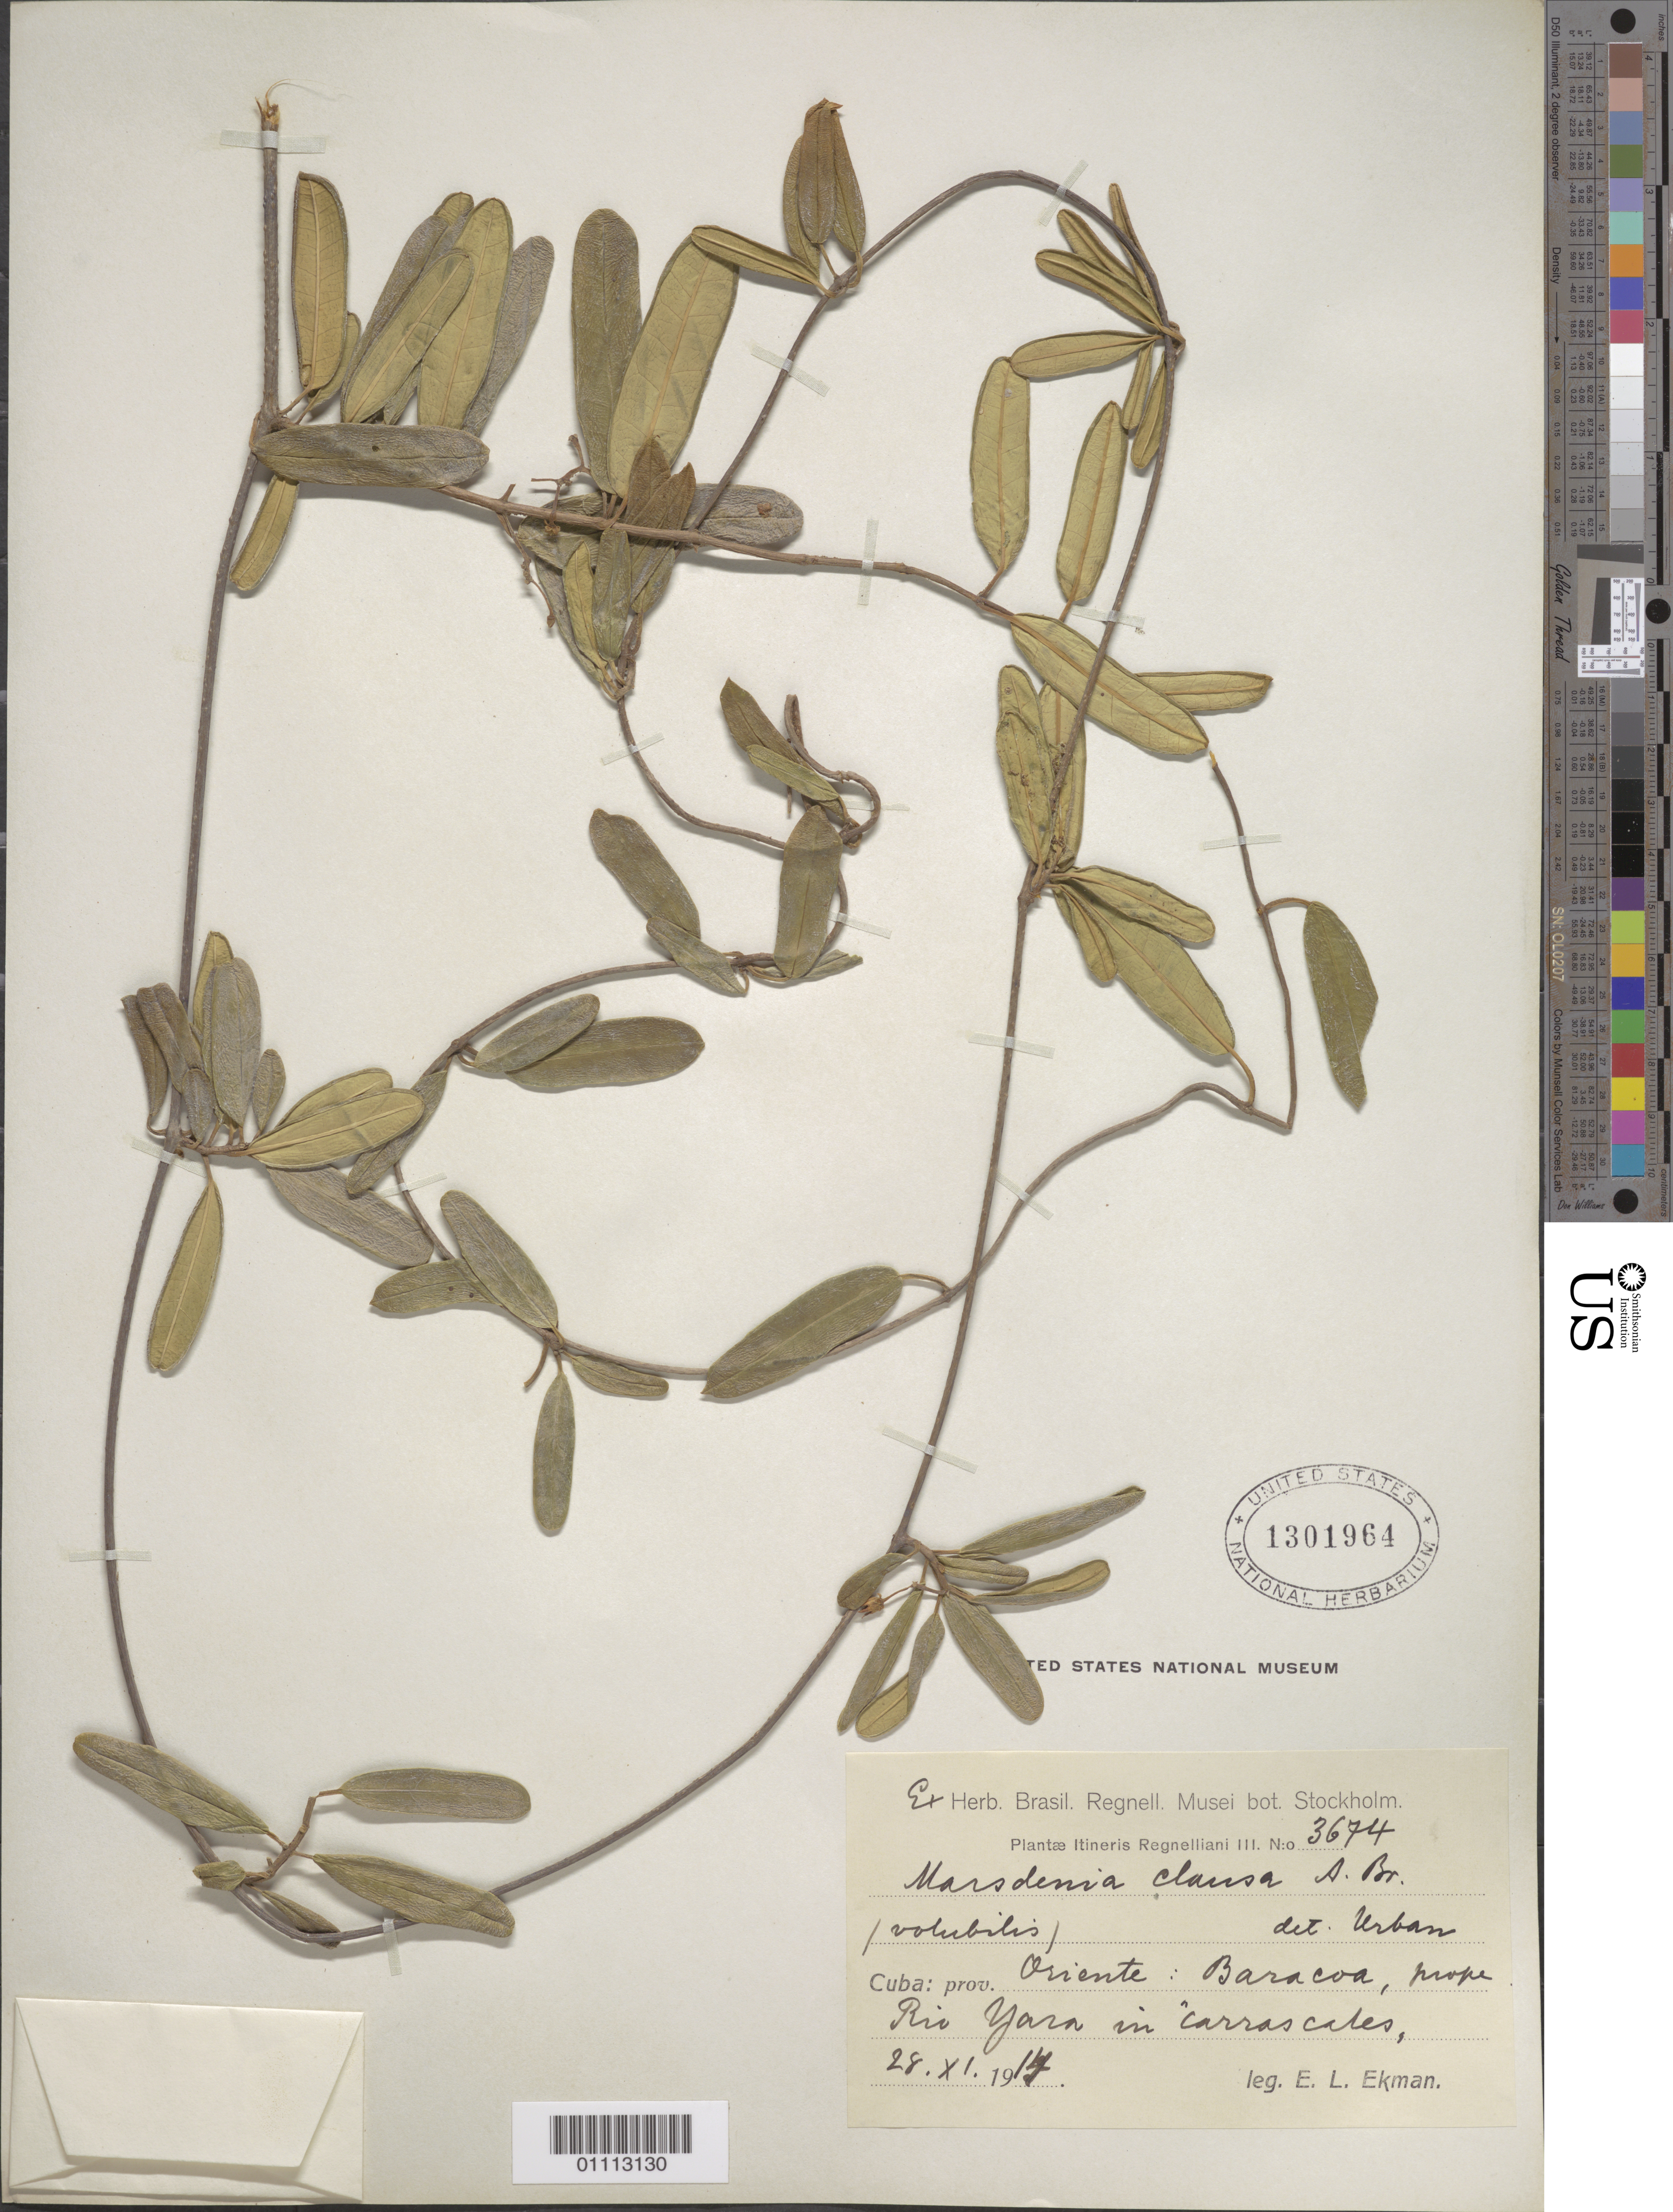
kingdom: Plantae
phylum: Tracheophyta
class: Magnoliopsida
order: Gentianales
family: Apocynaceae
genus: Marsdenia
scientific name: Marsdenia clausa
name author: R. Br.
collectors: E. L. Ekman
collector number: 3674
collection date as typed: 28 Nov 1914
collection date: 1914-11-28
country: Cuba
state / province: Guantánamo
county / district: Baracoa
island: Cuba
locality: Prope Rio Yara in carrascales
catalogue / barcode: US 1301964